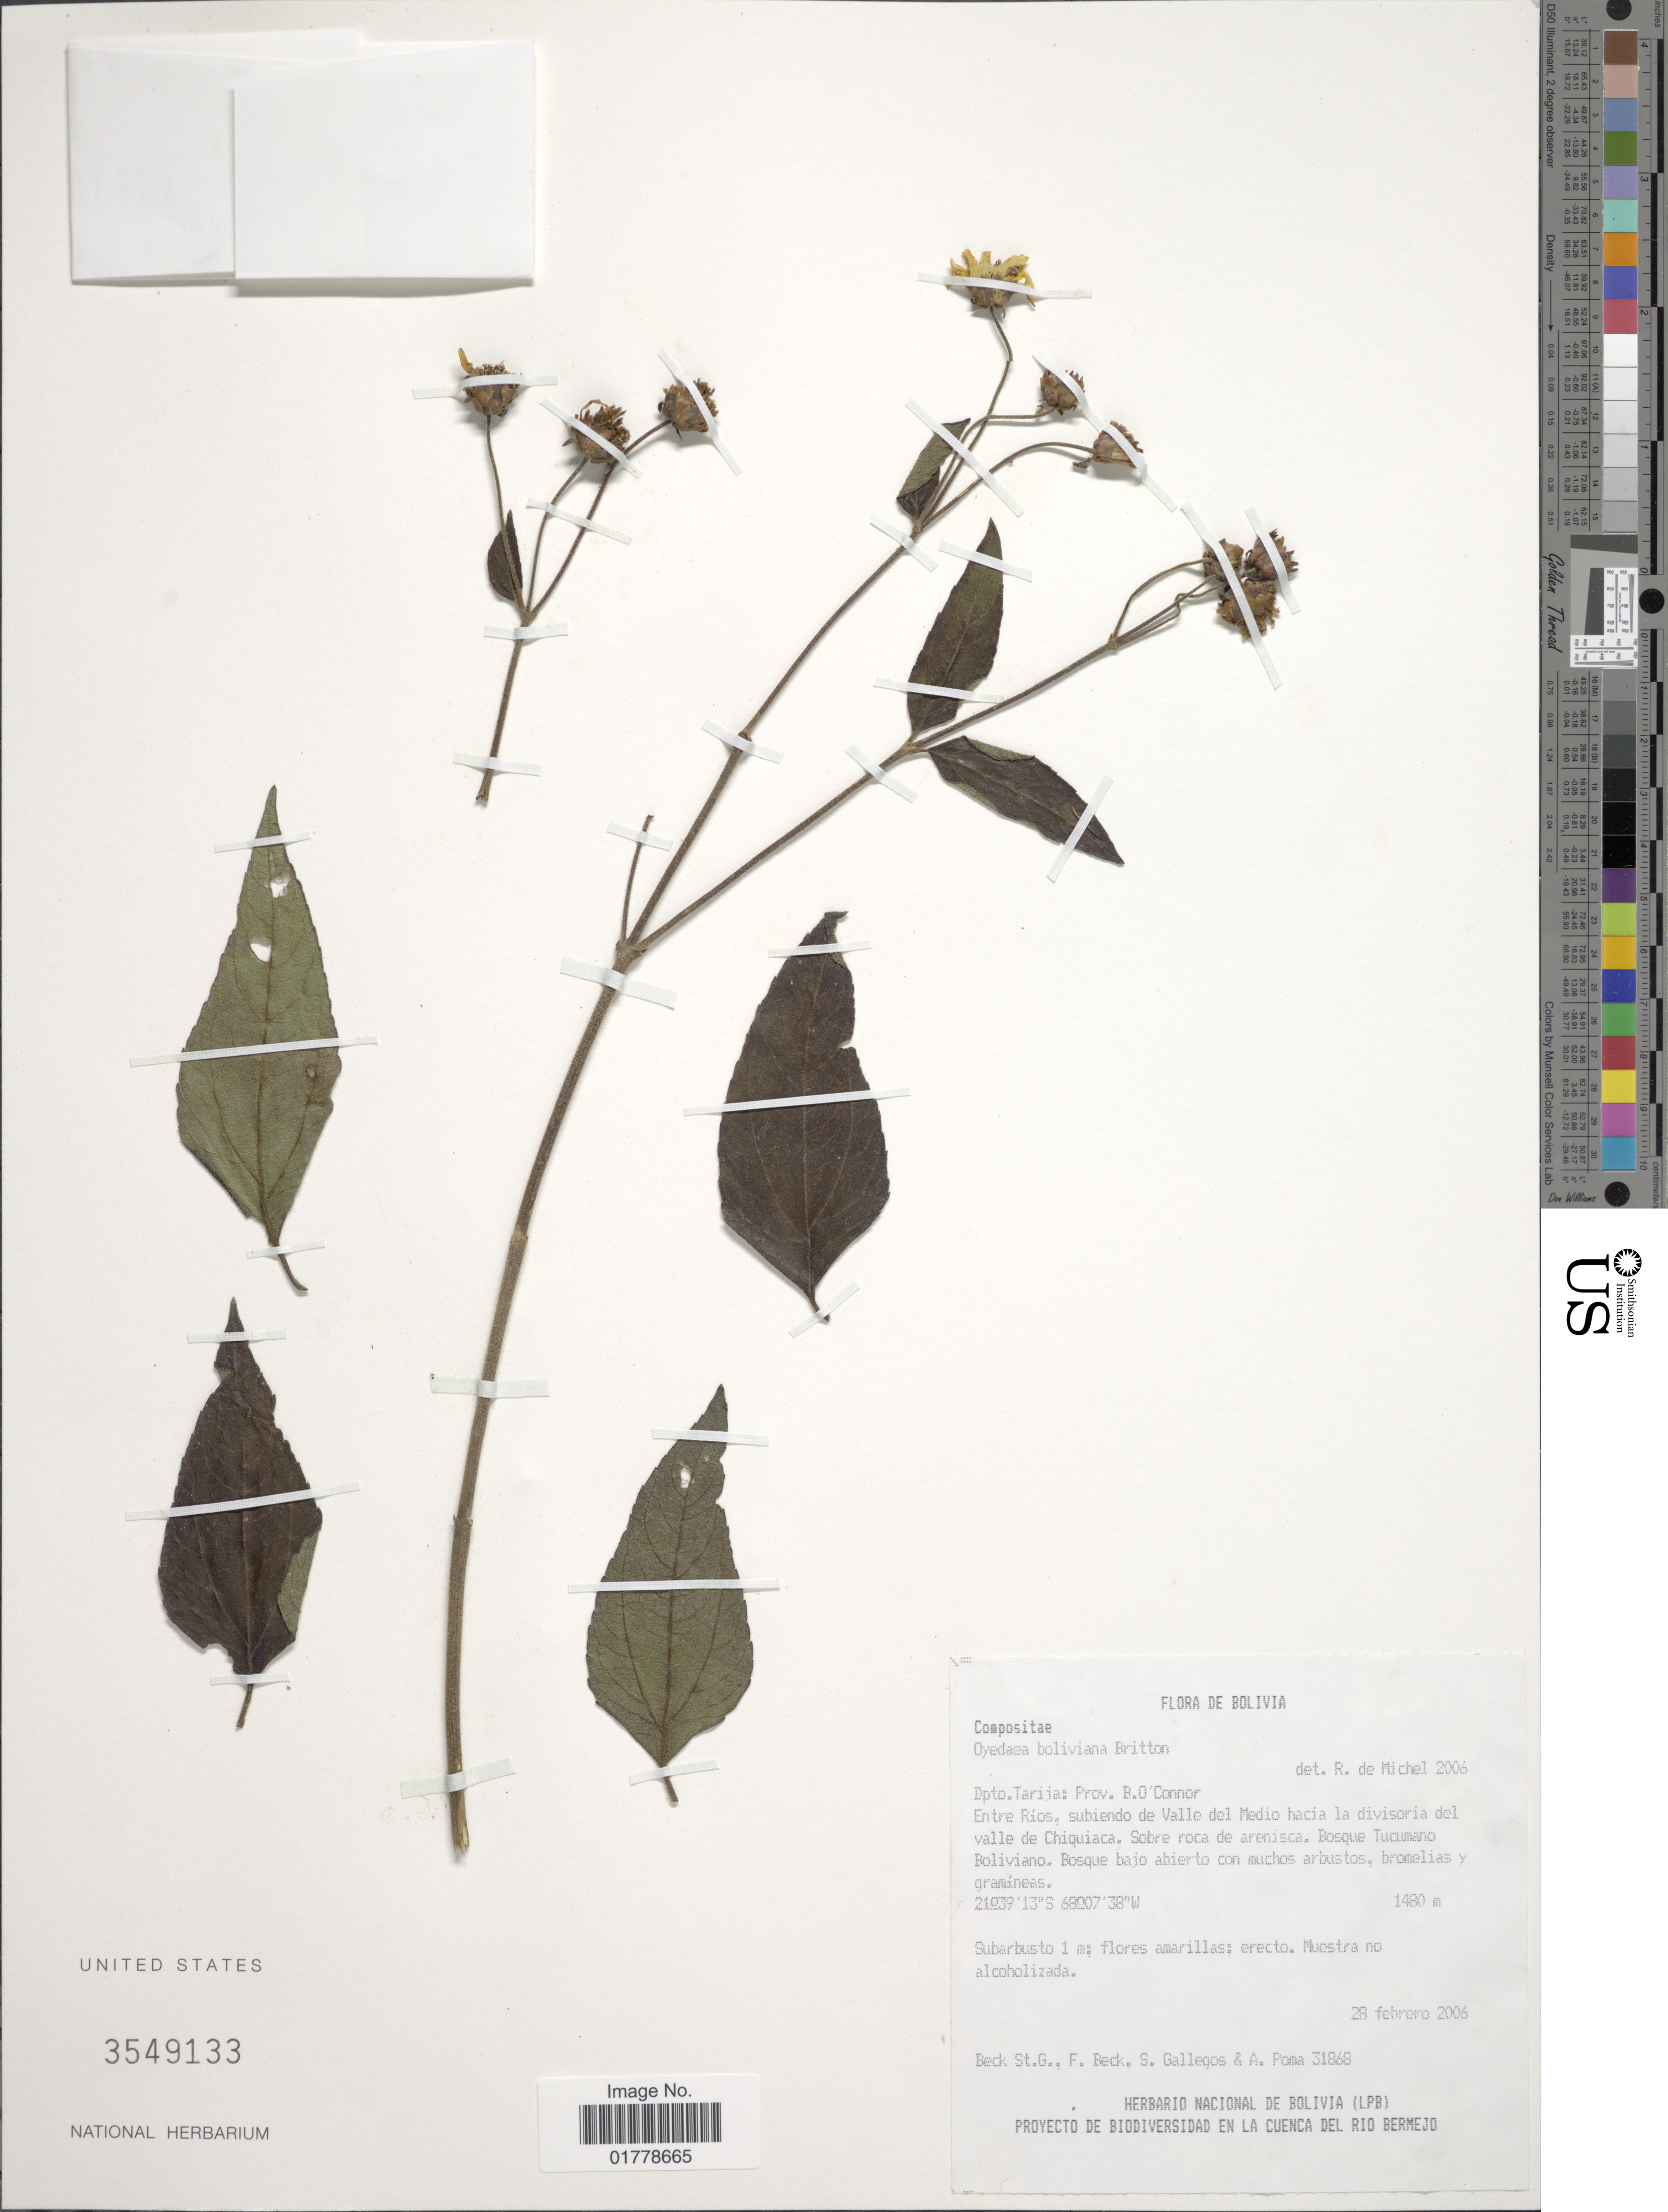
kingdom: Plantae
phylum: Tracheophyta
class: Magnoliopsida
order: Asterales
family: Asteraceae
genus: Oyedaea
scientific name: Oyedaea boliviana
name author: Britton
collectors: S. G. Beck, F. Beck, S. Gallegos & A. Poma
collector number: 31868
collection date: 2006-02-28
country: Bolivia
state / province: Tarija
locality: Dpto. Tarija: Prov. B.O'Connor. Entre Ríos, subiendo de Valle del Medio hacia la divisoria del valle de Chiquiaca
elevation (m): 1480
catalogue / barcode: US 3549133